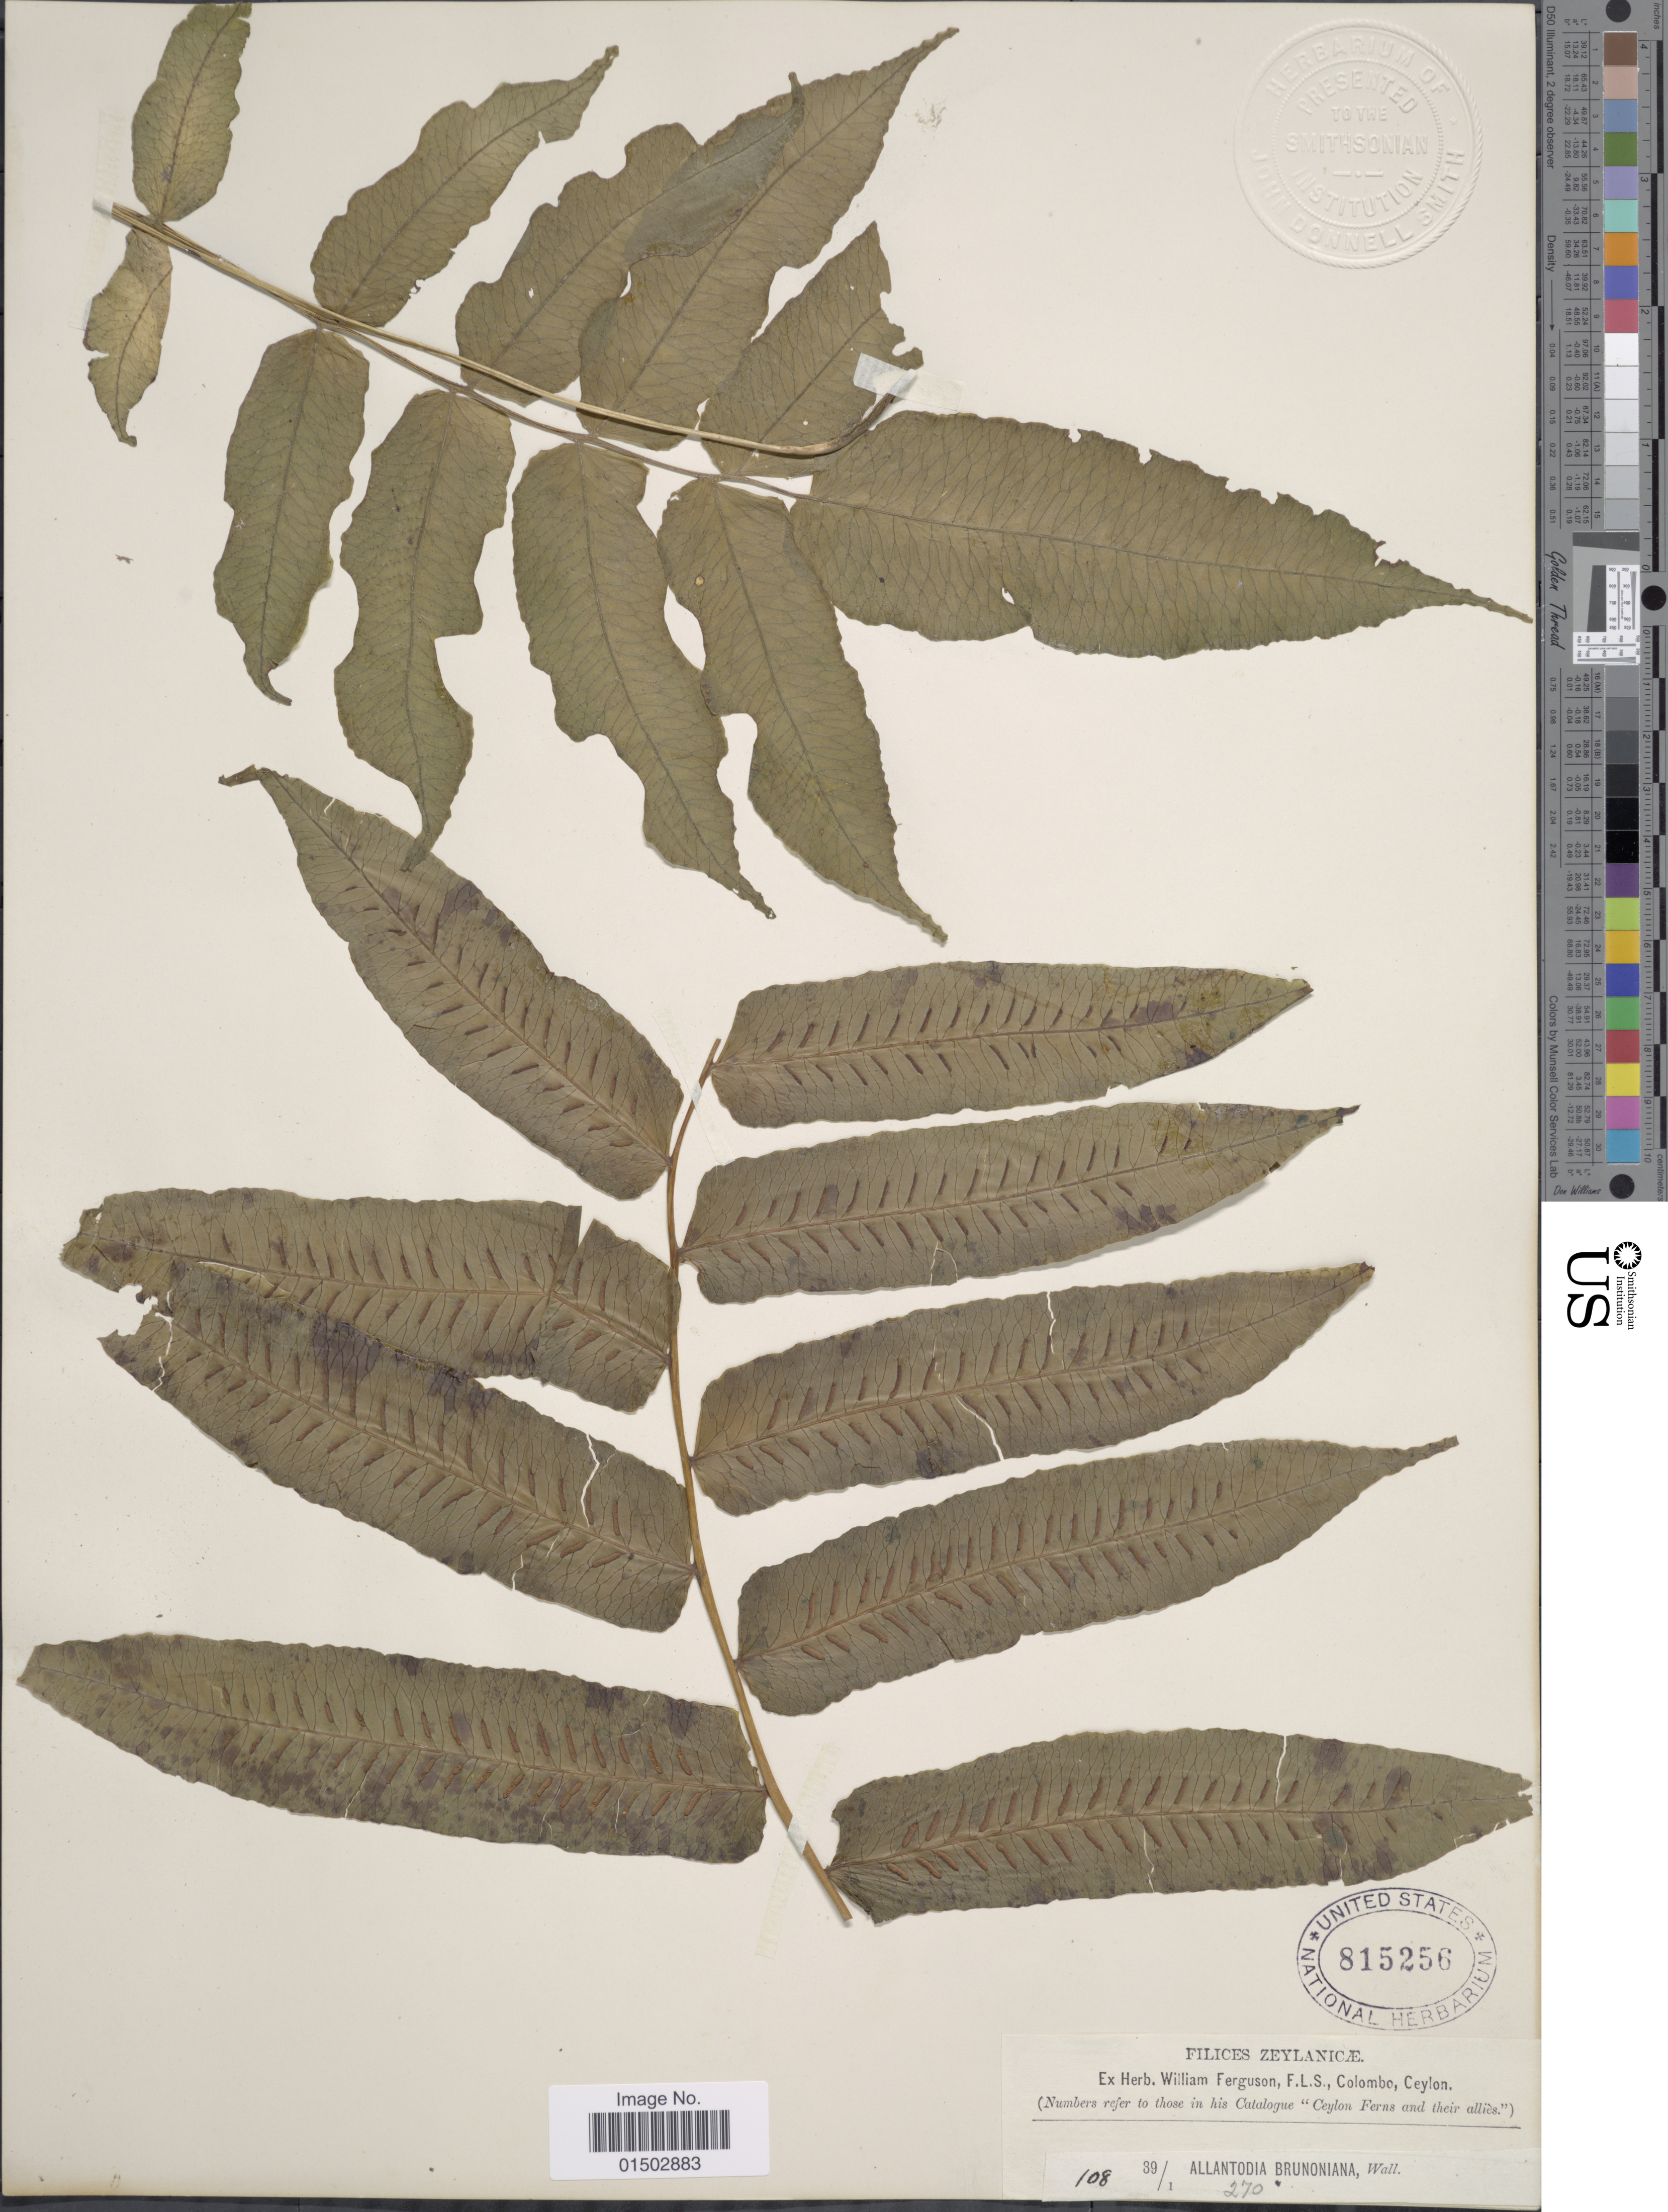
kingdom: Plantae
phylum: Tracheophyta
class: Polypodiopsida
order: Polypodiales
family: Diplaziopsidaceae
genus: Diplaziopsis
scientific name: Diplaziopsis javanica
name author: (Blume) C. Chr.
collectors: ex herb. W. Ferguson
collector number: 108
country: Sri Lanka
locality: Filices Zeylanicae. F.L.S., Colombo, Ceylon.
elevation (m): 82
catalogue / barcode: US 815256